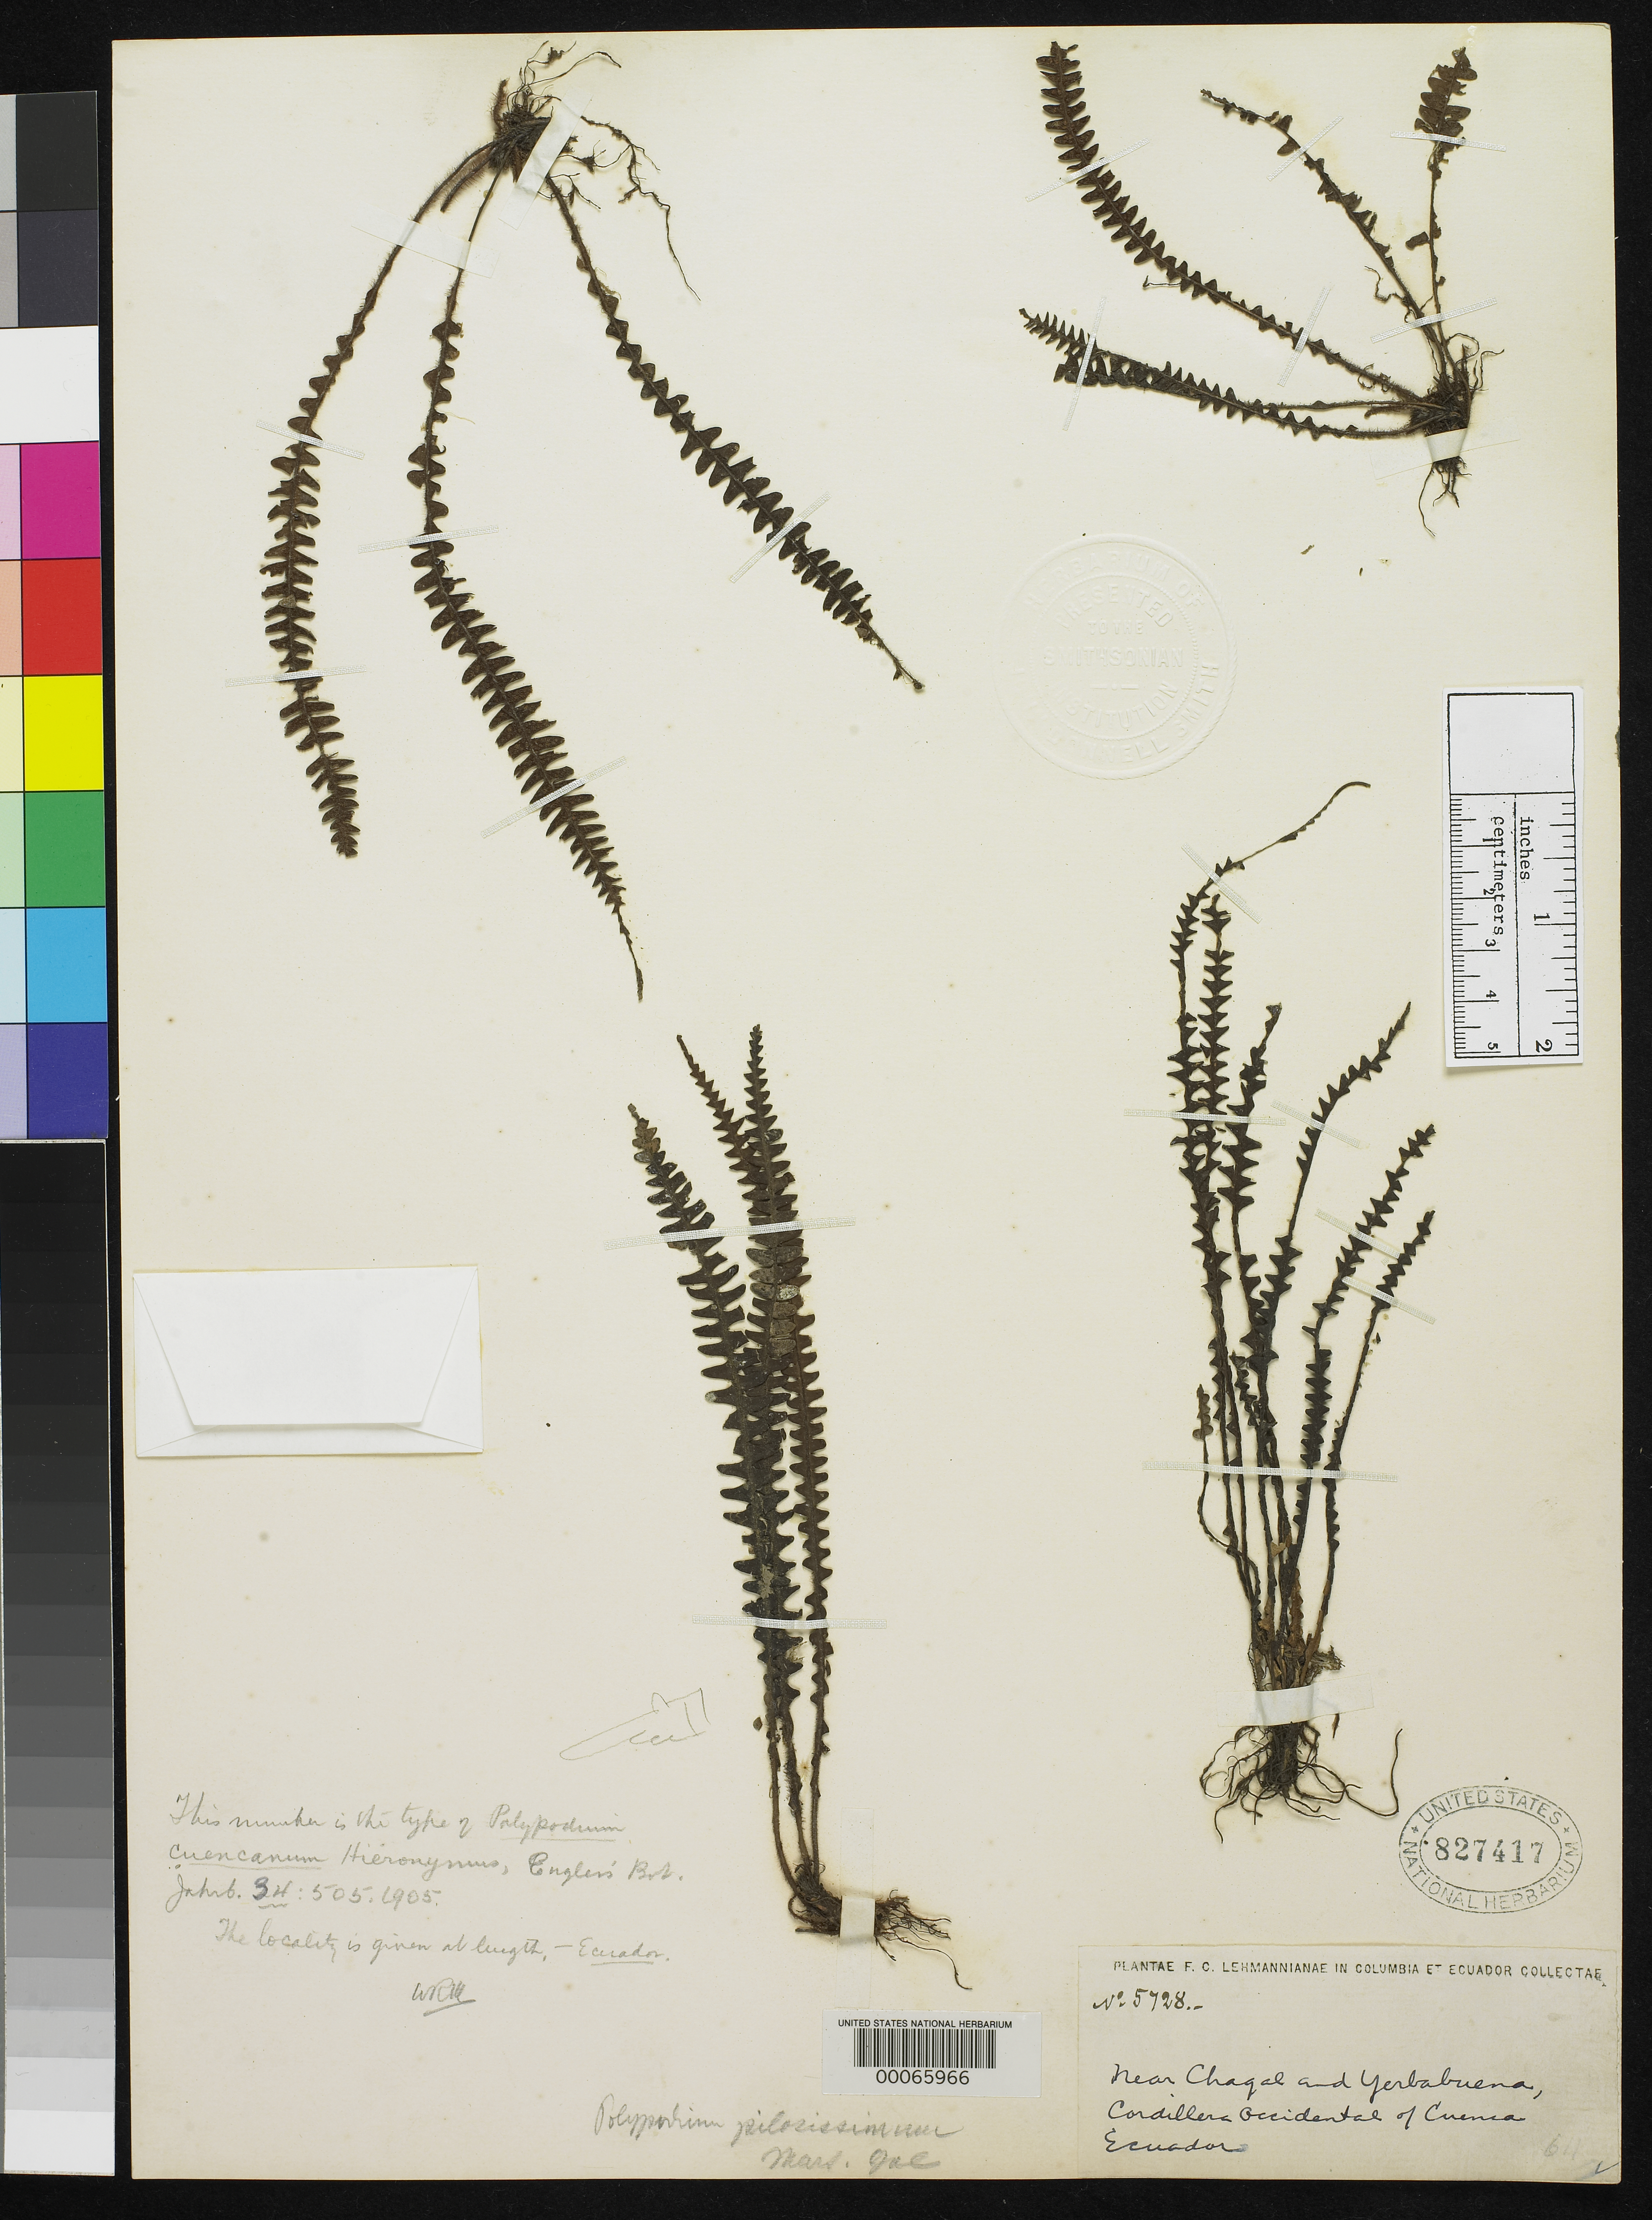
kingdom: Plantae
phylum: Tracheophyta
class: Polypodiopsida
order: Polypodiales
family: Polypodiaceae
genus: Polypodium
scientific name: Polypodium cuencanum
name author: Hieron.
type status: Isotype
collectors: F. C. Lehmann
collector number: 5728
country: Ecuador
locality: Chagal & Yerbuena, Cuenca.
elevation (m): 2400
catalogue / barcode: US 827417